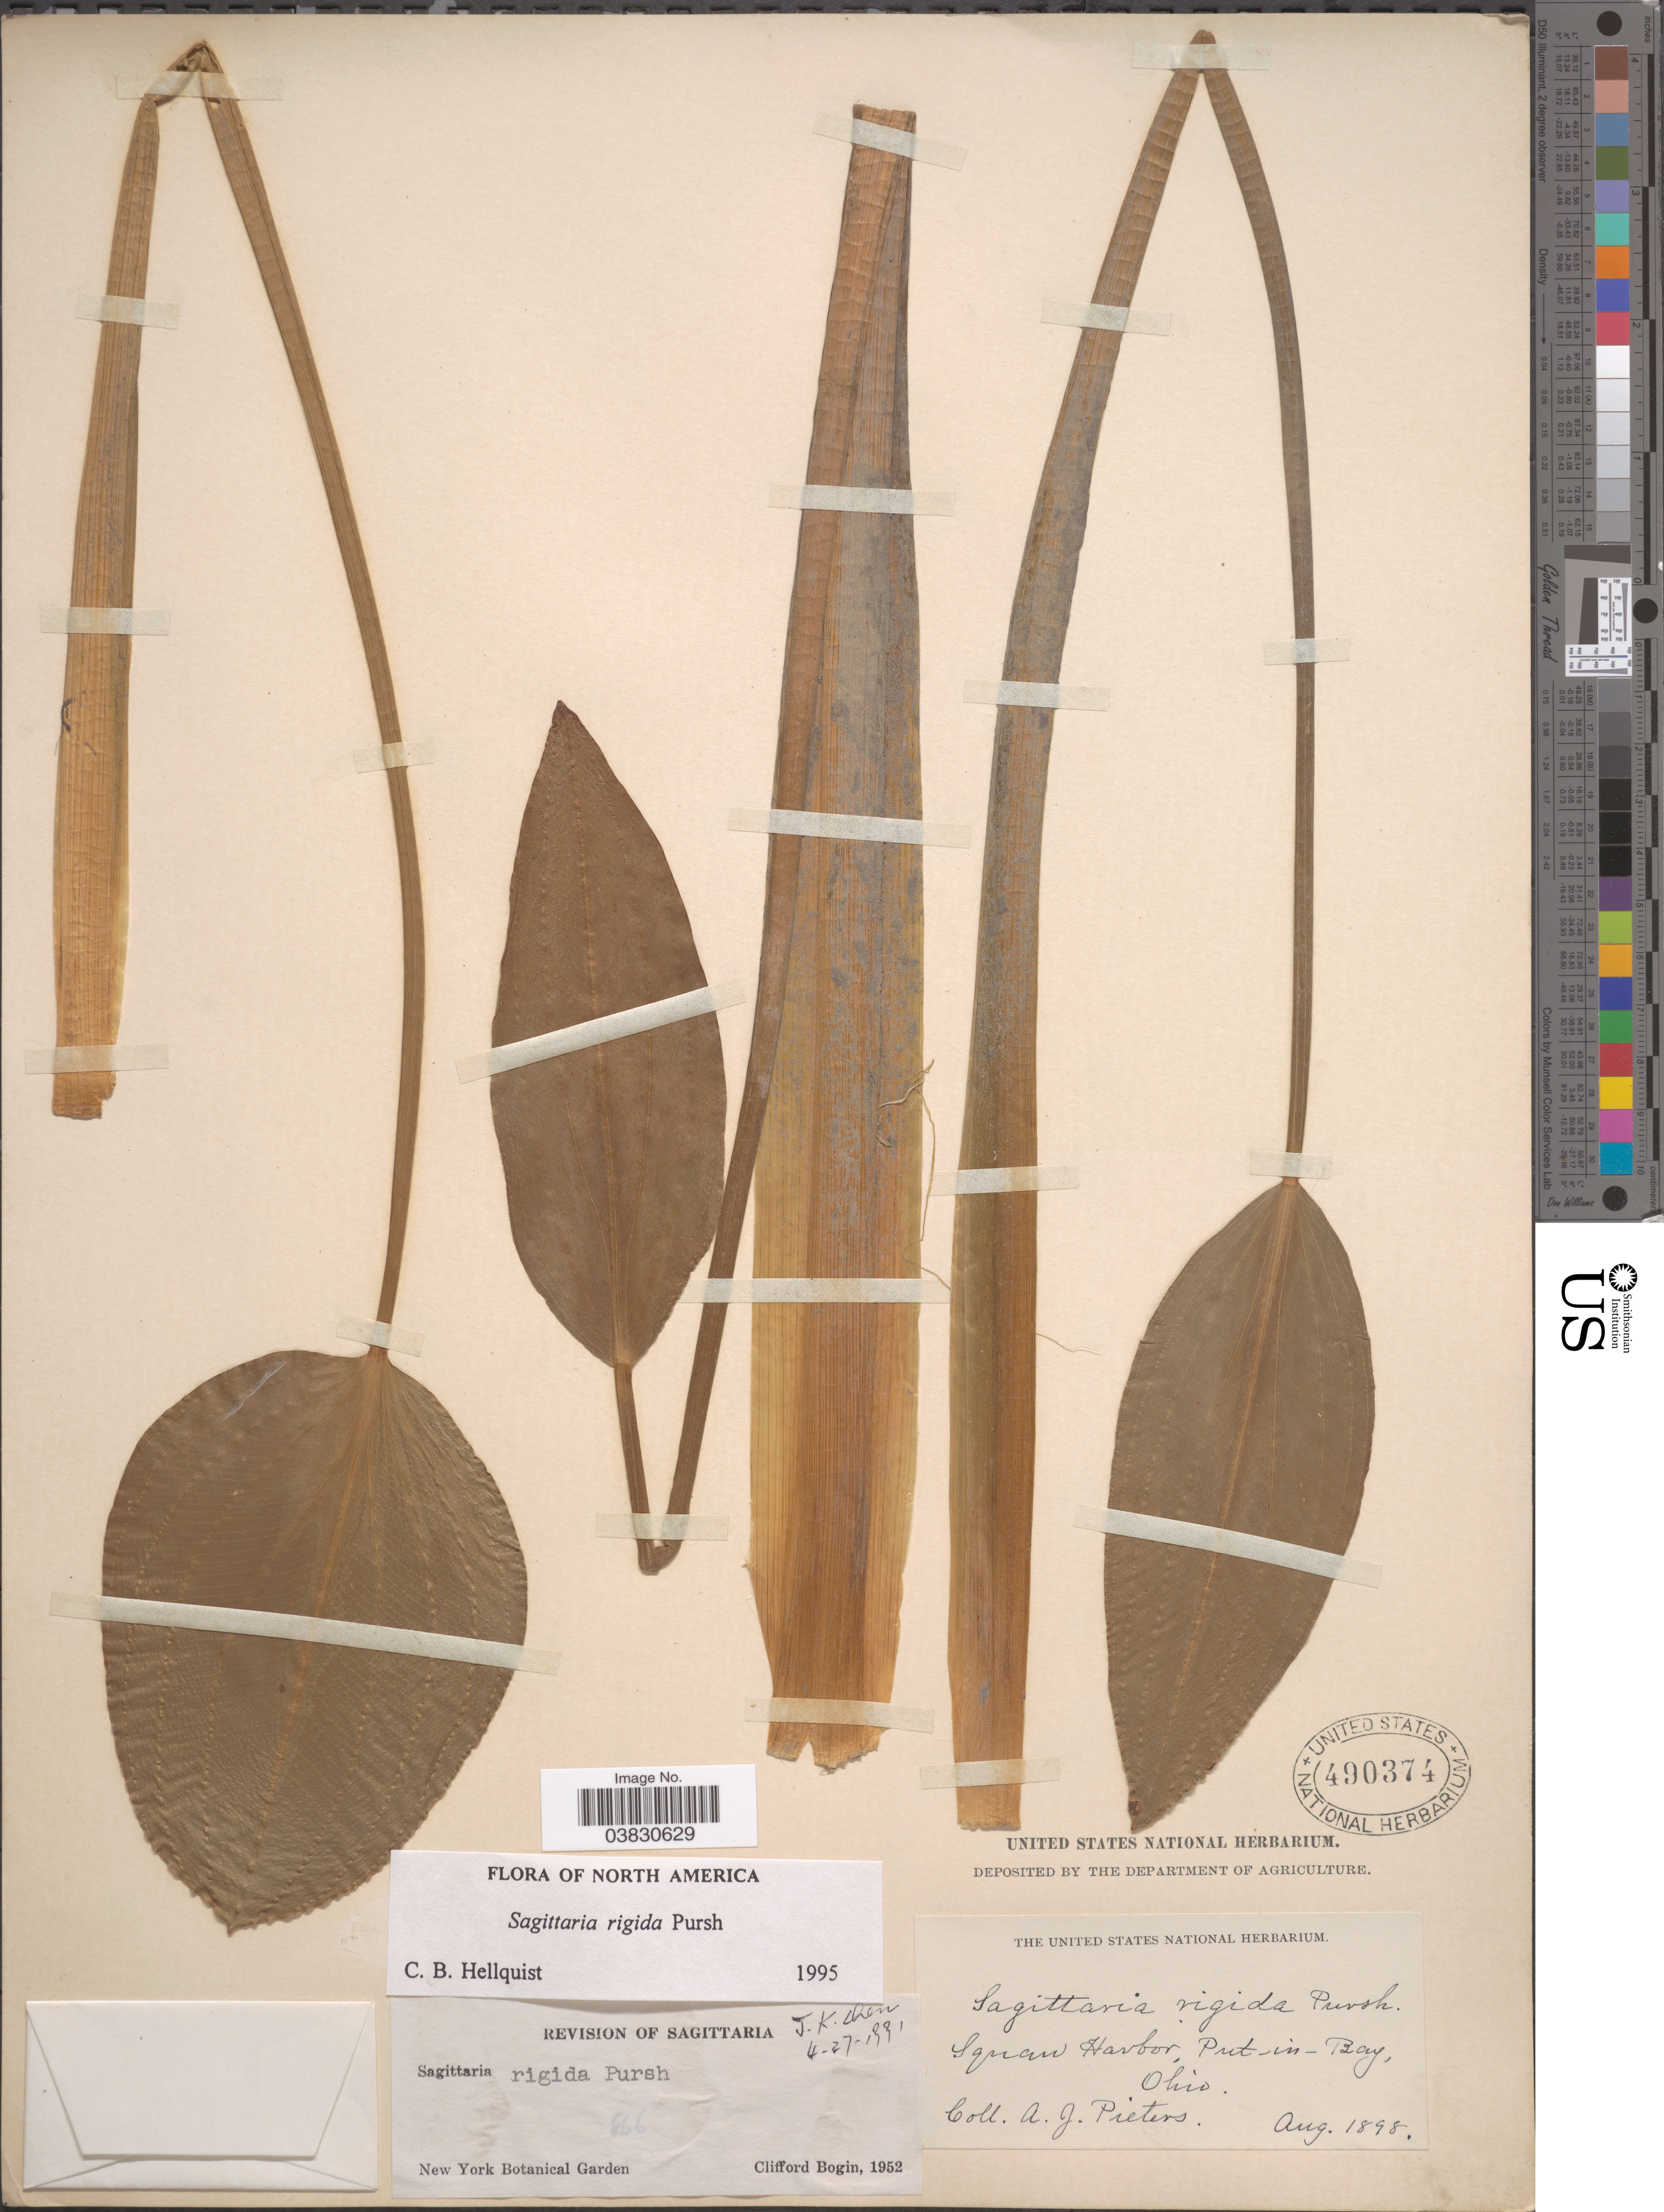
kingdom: Plantae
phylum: Tracheophyta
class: Liliopsida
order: Alismatales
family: Alismataceae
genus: Sagittaria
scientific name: Sagittaria rigida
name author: Pursh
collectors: A. Pieters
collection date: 1898-08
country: United States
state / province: Ohio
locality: Squaw Harbor, Put-in-Bay.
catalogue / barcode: US 490374